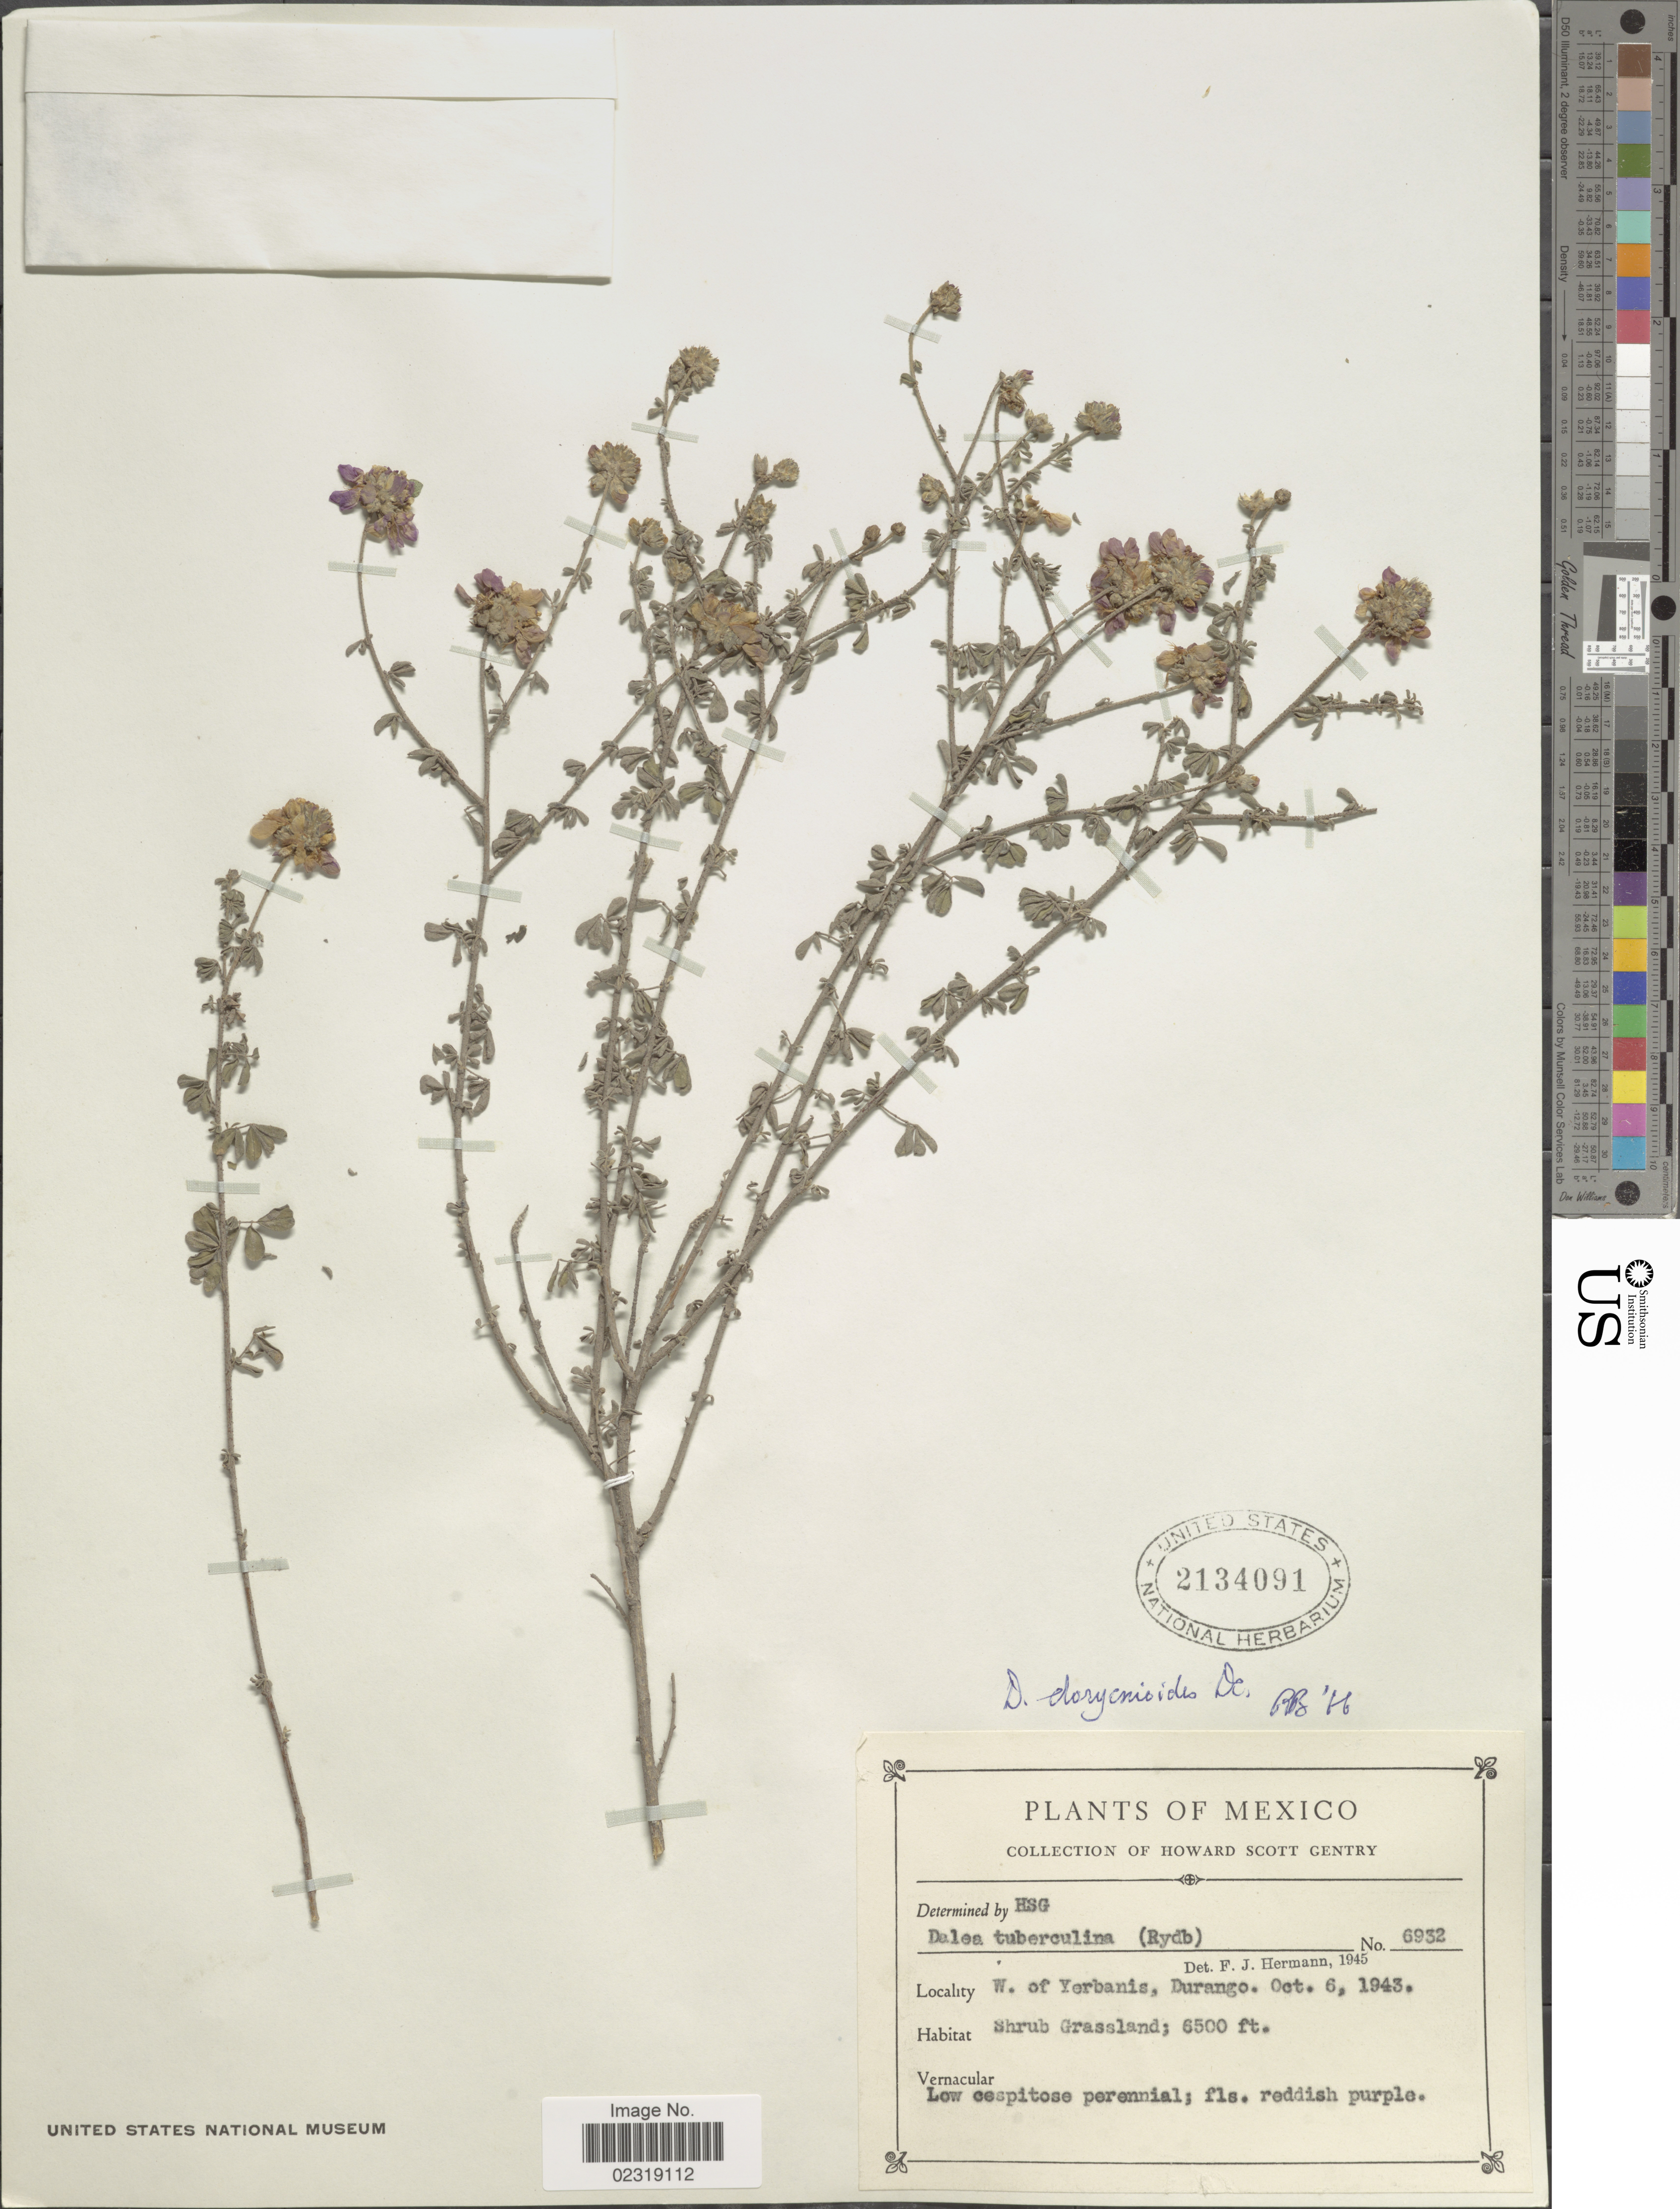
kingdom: Plantae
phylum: Tracheophyta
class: Magnoliopsida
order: Fabales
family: Fabaceae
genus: Dalea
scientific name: Dalea dorycnioides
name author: DC.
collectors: H. S. Gentry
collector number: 6932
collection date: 1943-10-06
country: Mexico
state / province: Durango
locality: W. of Yerbanis, Durango.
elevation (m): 1981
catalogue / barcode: US 2134091